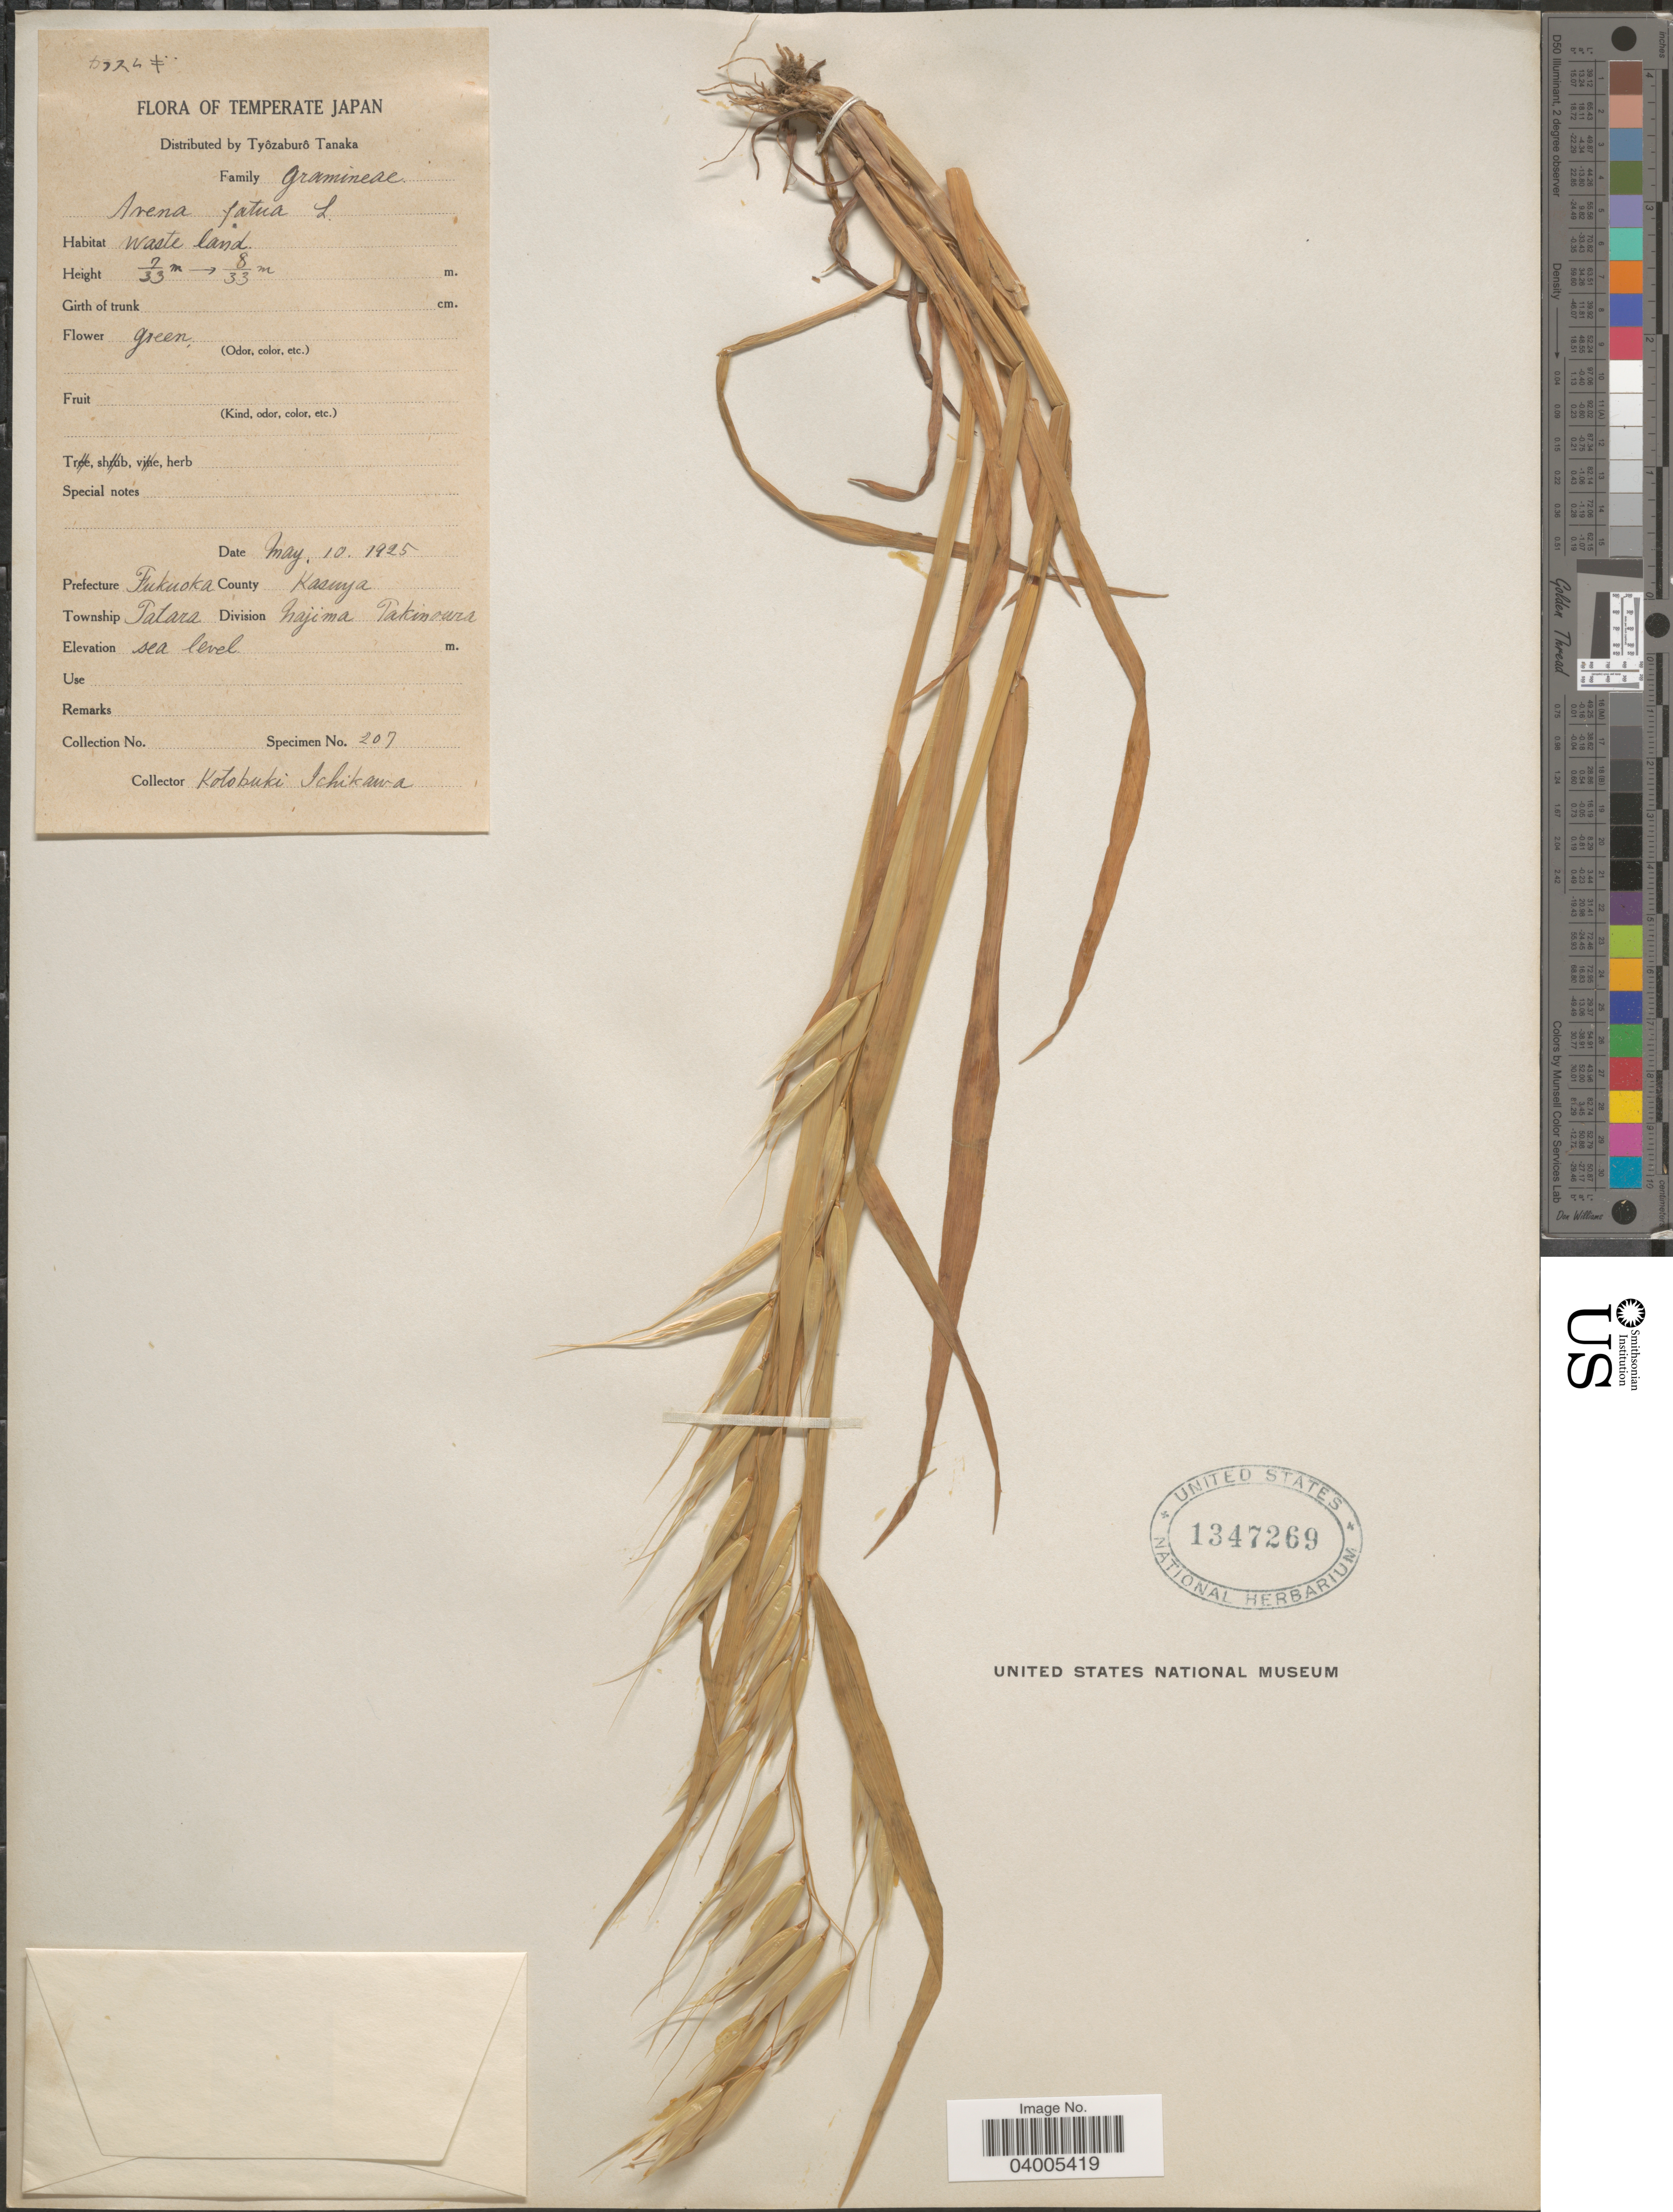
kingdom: Plantae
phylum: Tracheophyta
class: Liliopsida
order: Poales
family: Poaceae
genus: Avena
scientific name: Avena fatua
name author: L.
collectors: K. Ichikawa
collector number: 207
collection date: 1925-05-10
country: Japan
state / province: Hukuoka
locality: Temperate Japan. Prefecture Fukuoka. County Kasuya. Township Tatara. Division Najima Takinoara.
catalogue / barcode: US 1347269